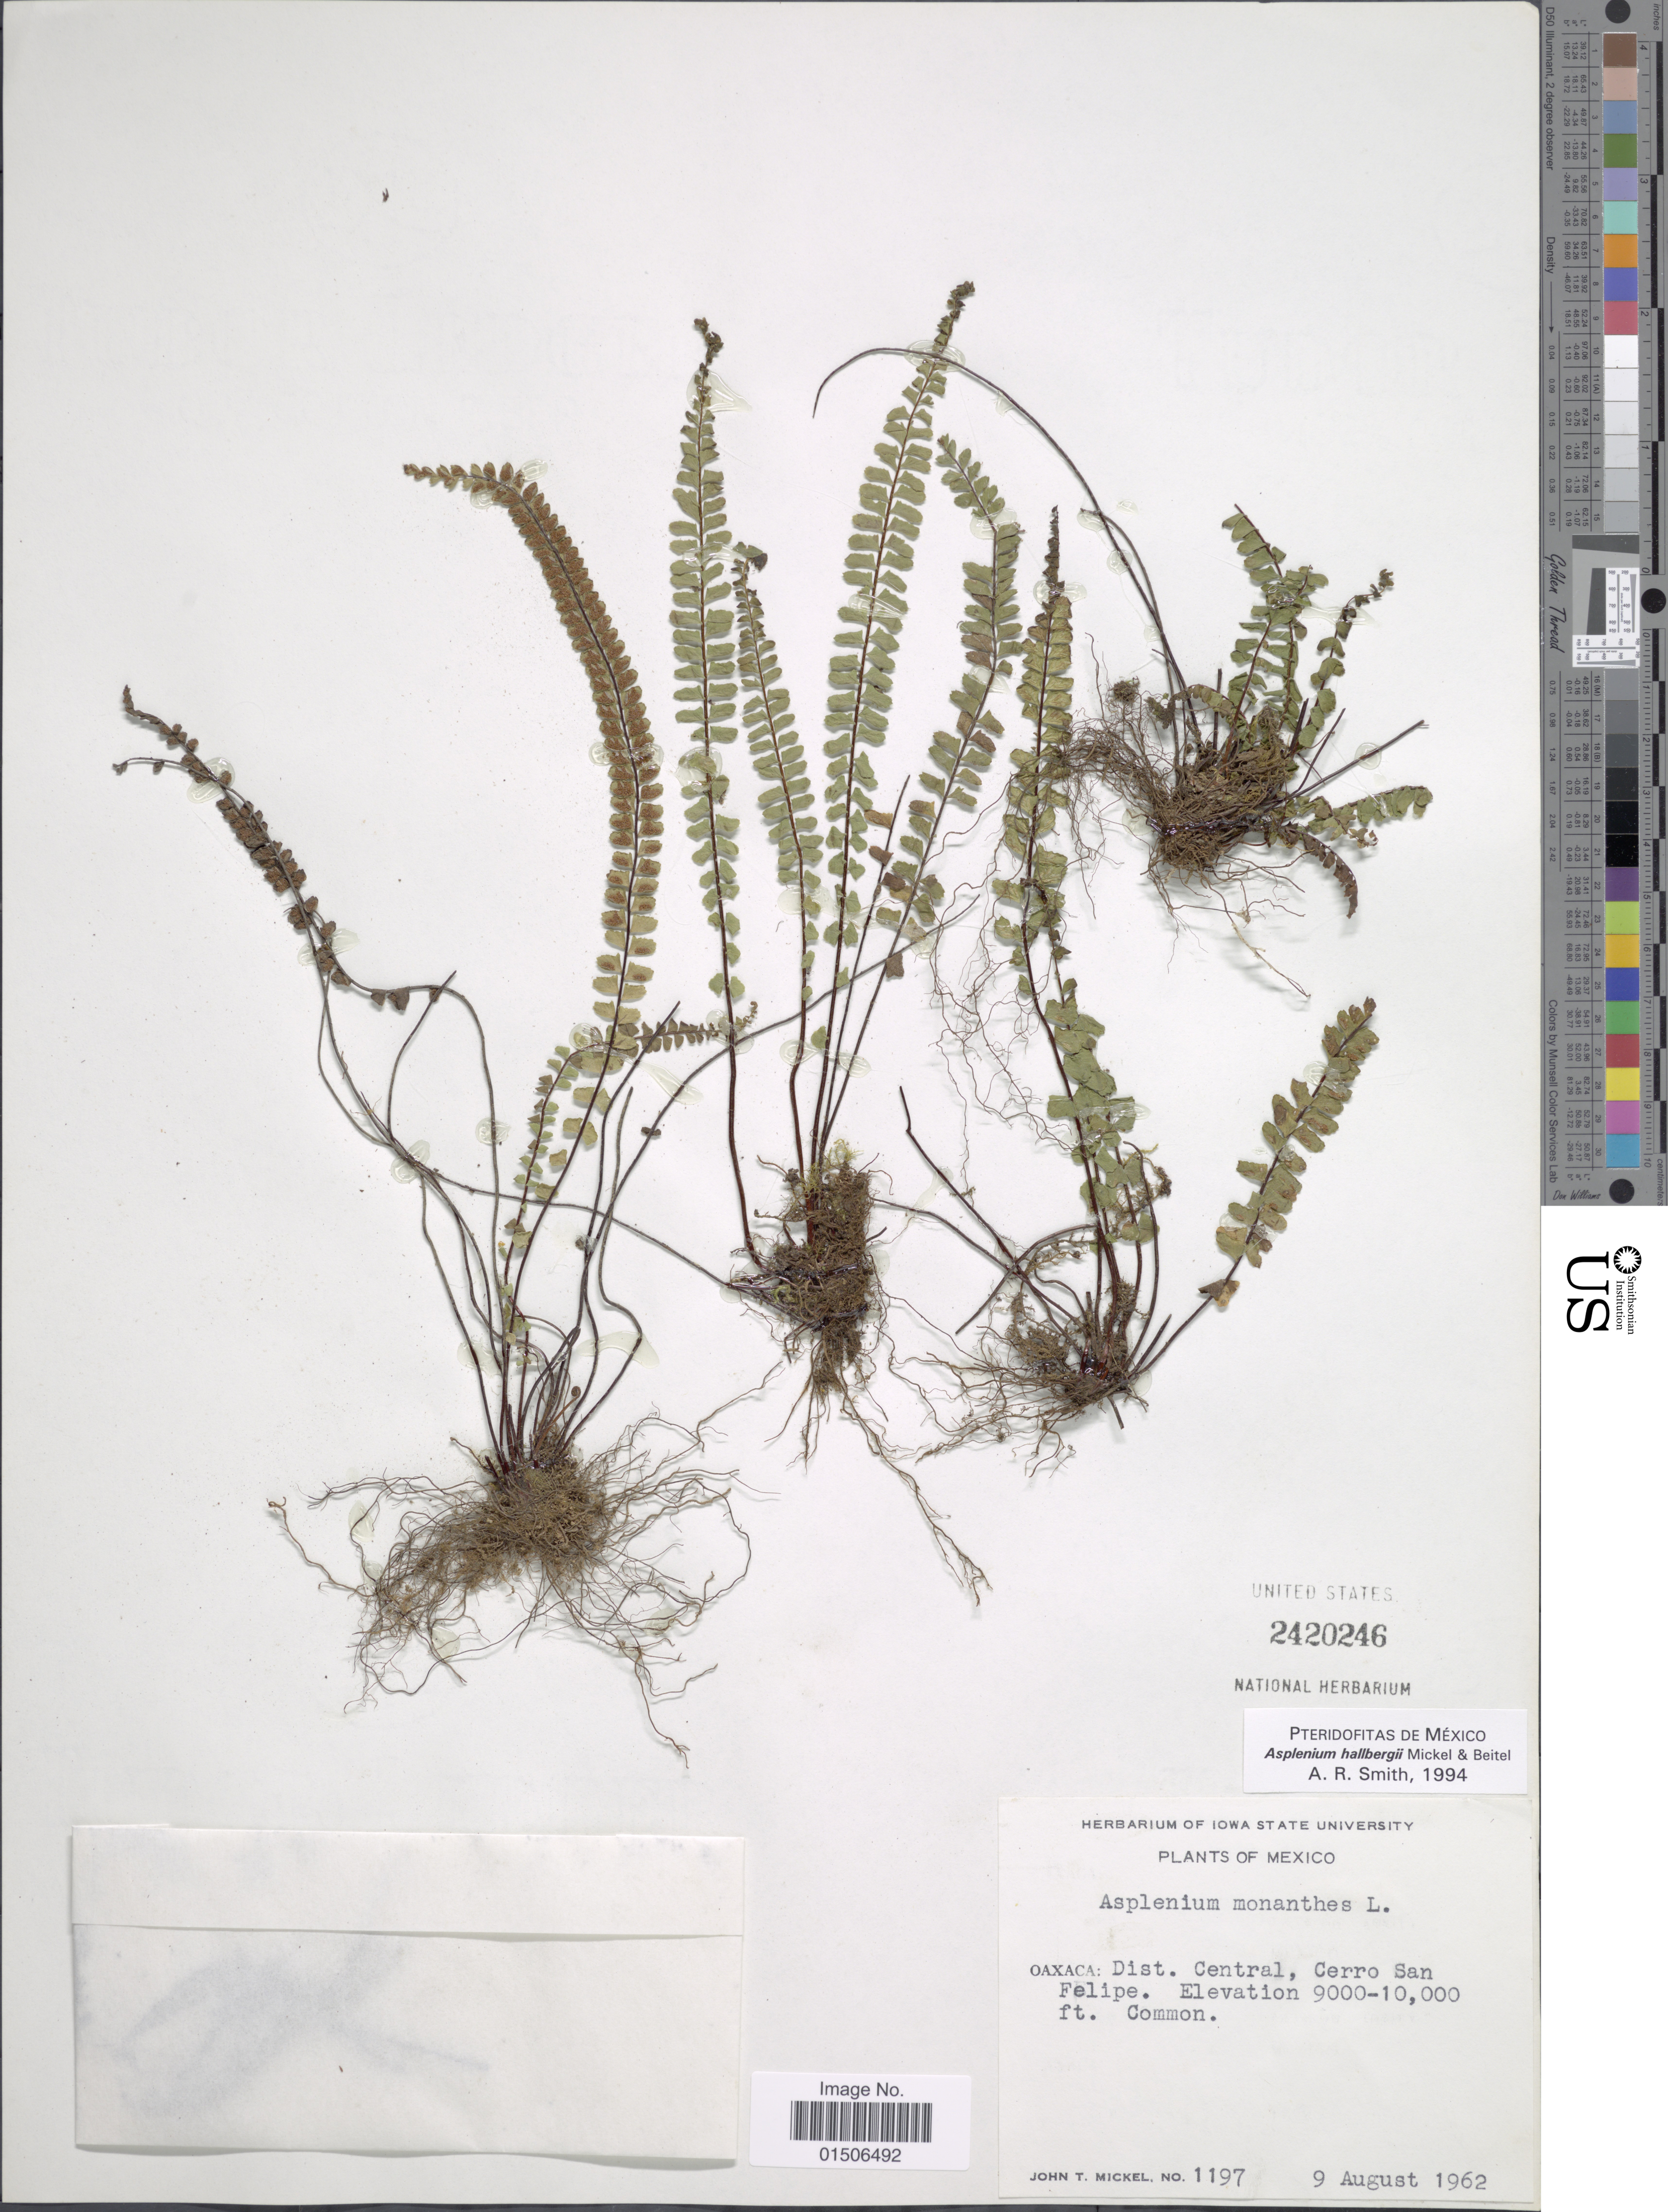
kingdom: Plantae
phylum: Tracheophyta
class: Polypodiopsida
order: Polypodiales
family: Aspleniaceae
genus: Asplenium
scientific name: Asplenium hallbergii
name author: Mickel & Beitel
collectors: J. T. Mickel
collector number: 1197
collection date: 1962-08-09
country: Mexico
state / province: Oaxaca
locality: Dist. Central, Cerro San Felipe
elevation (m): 2743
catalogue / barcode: US 2420246